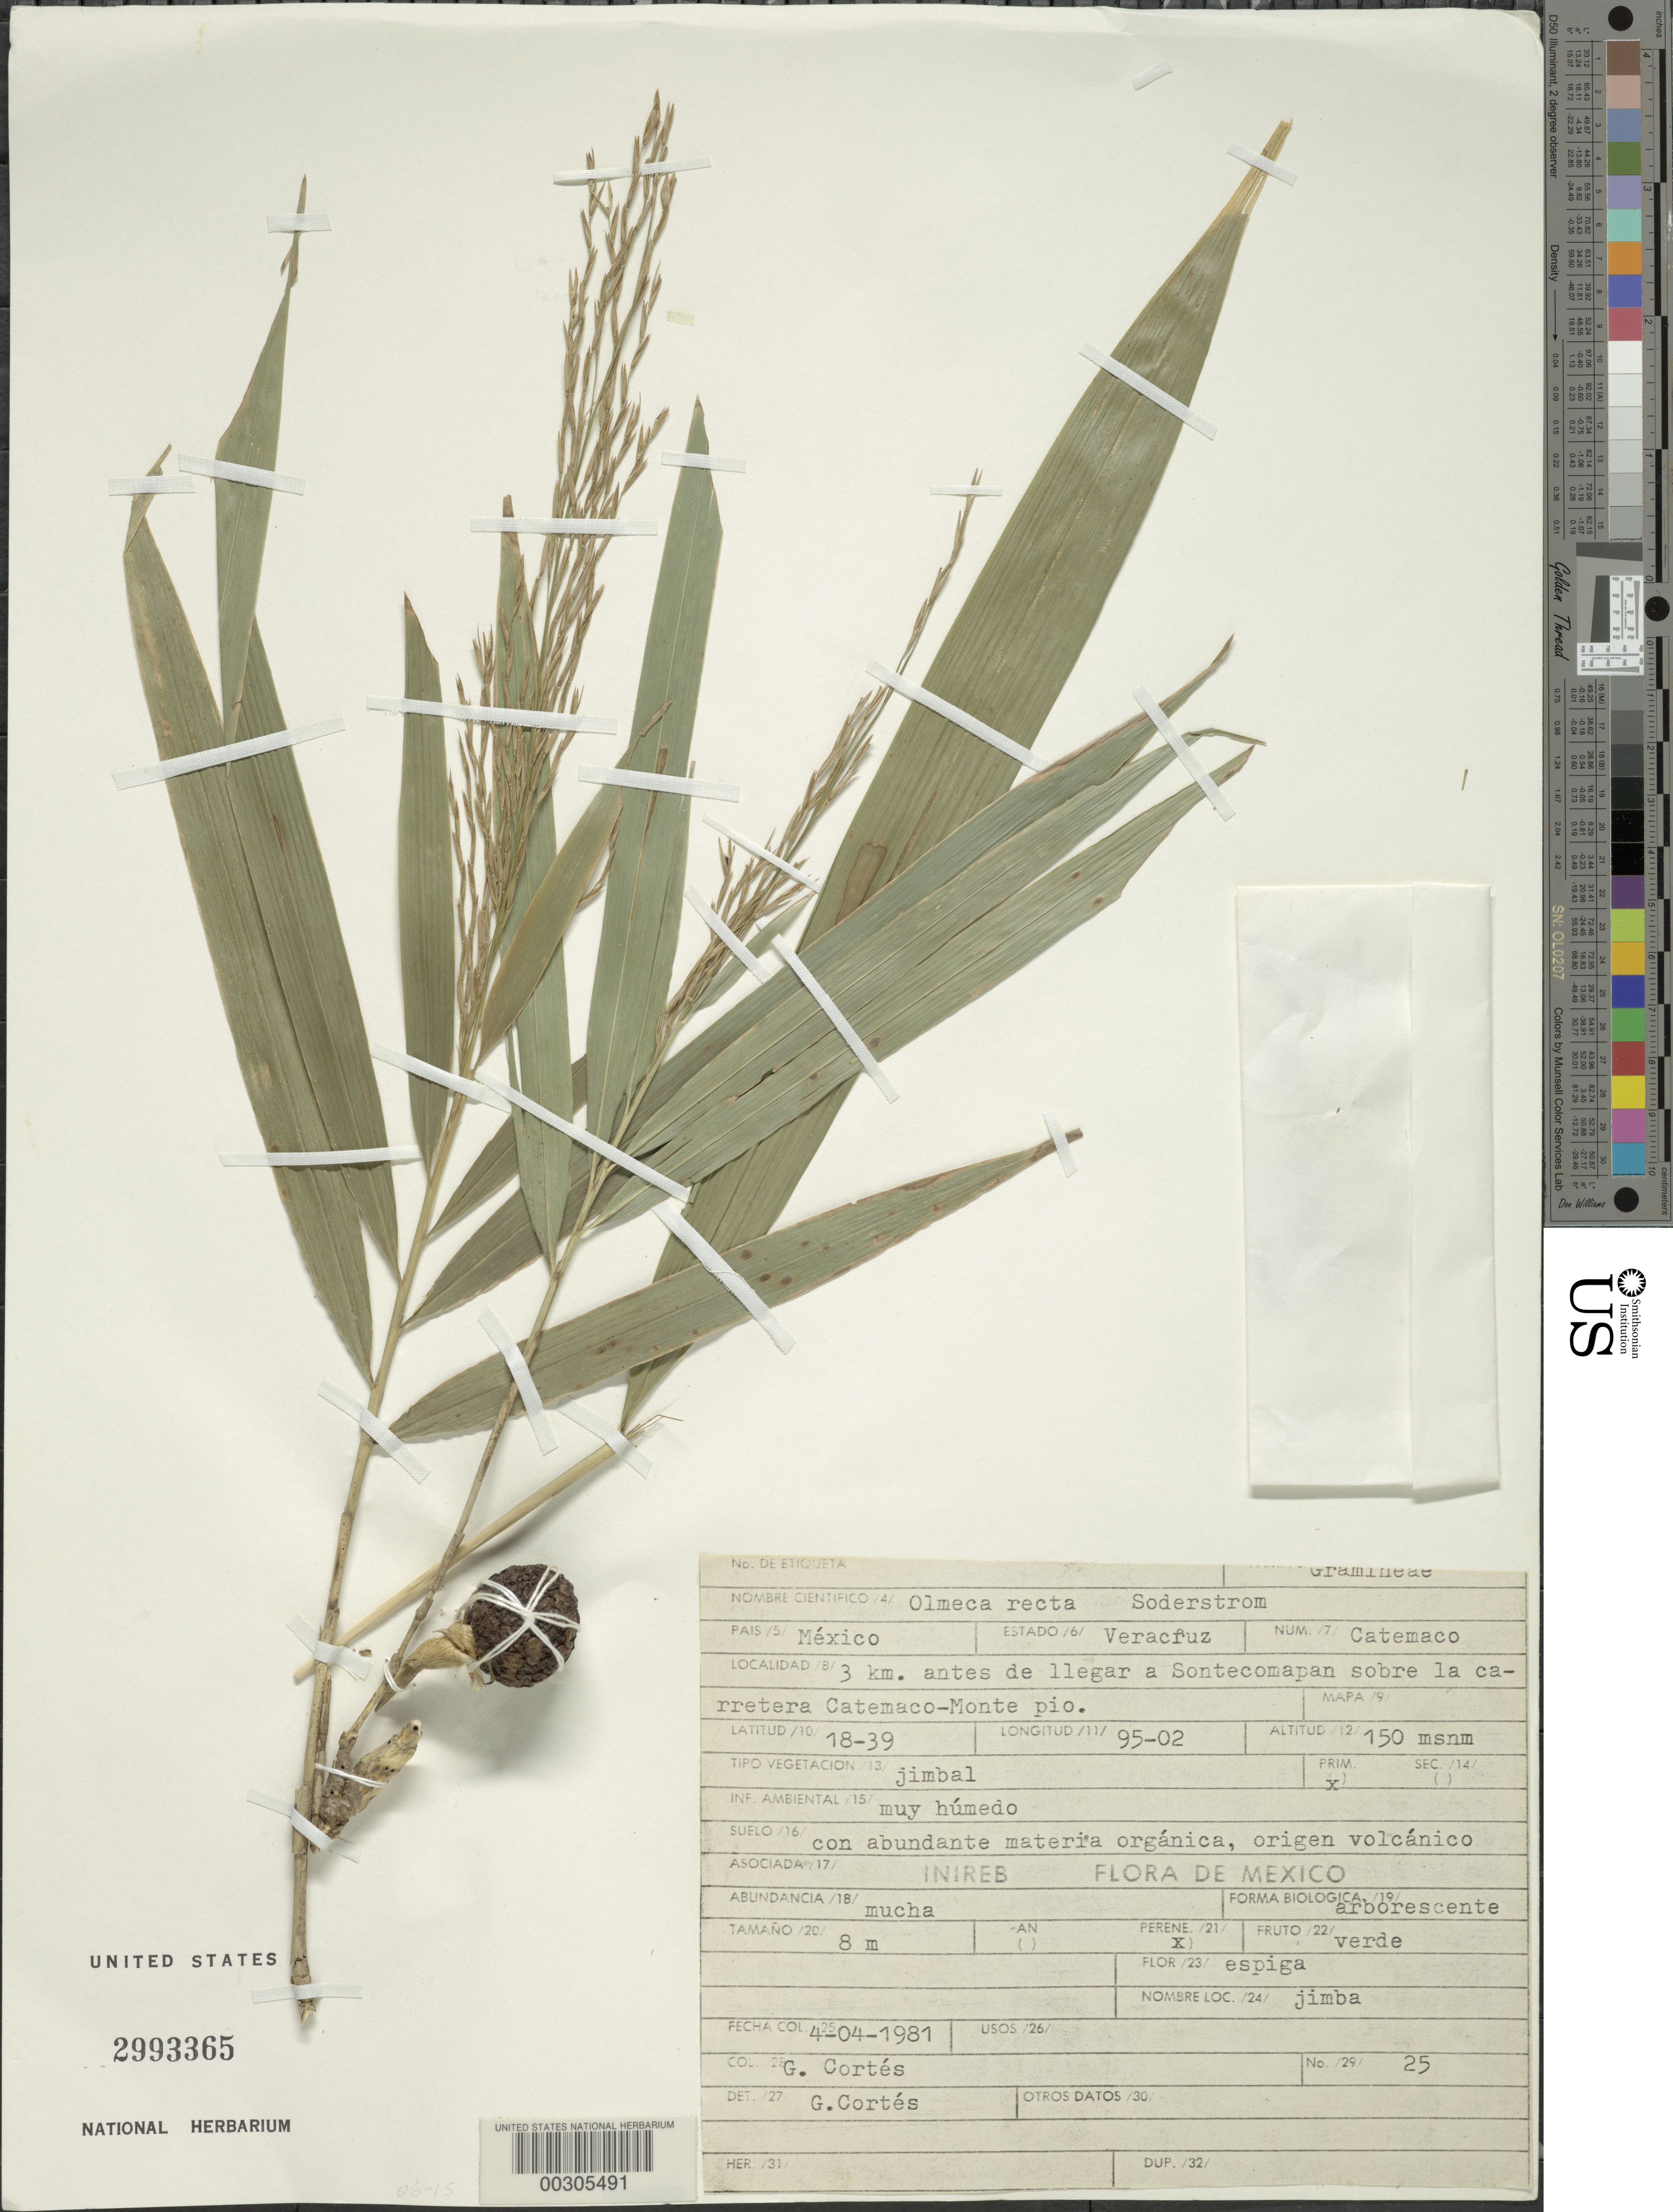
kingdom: Plantae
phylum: Tracheophyta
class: Liliopsida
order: Poales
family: Poaceae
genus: Olmeca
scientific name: Olmeca recta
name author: Soderstr.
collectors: G. Cortés R.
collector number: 25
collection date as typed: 04 Apr 1981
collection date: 1981-04-04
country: Mexico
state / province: Veracruz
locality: Catemaco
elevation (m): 150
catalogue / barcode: US 2993365